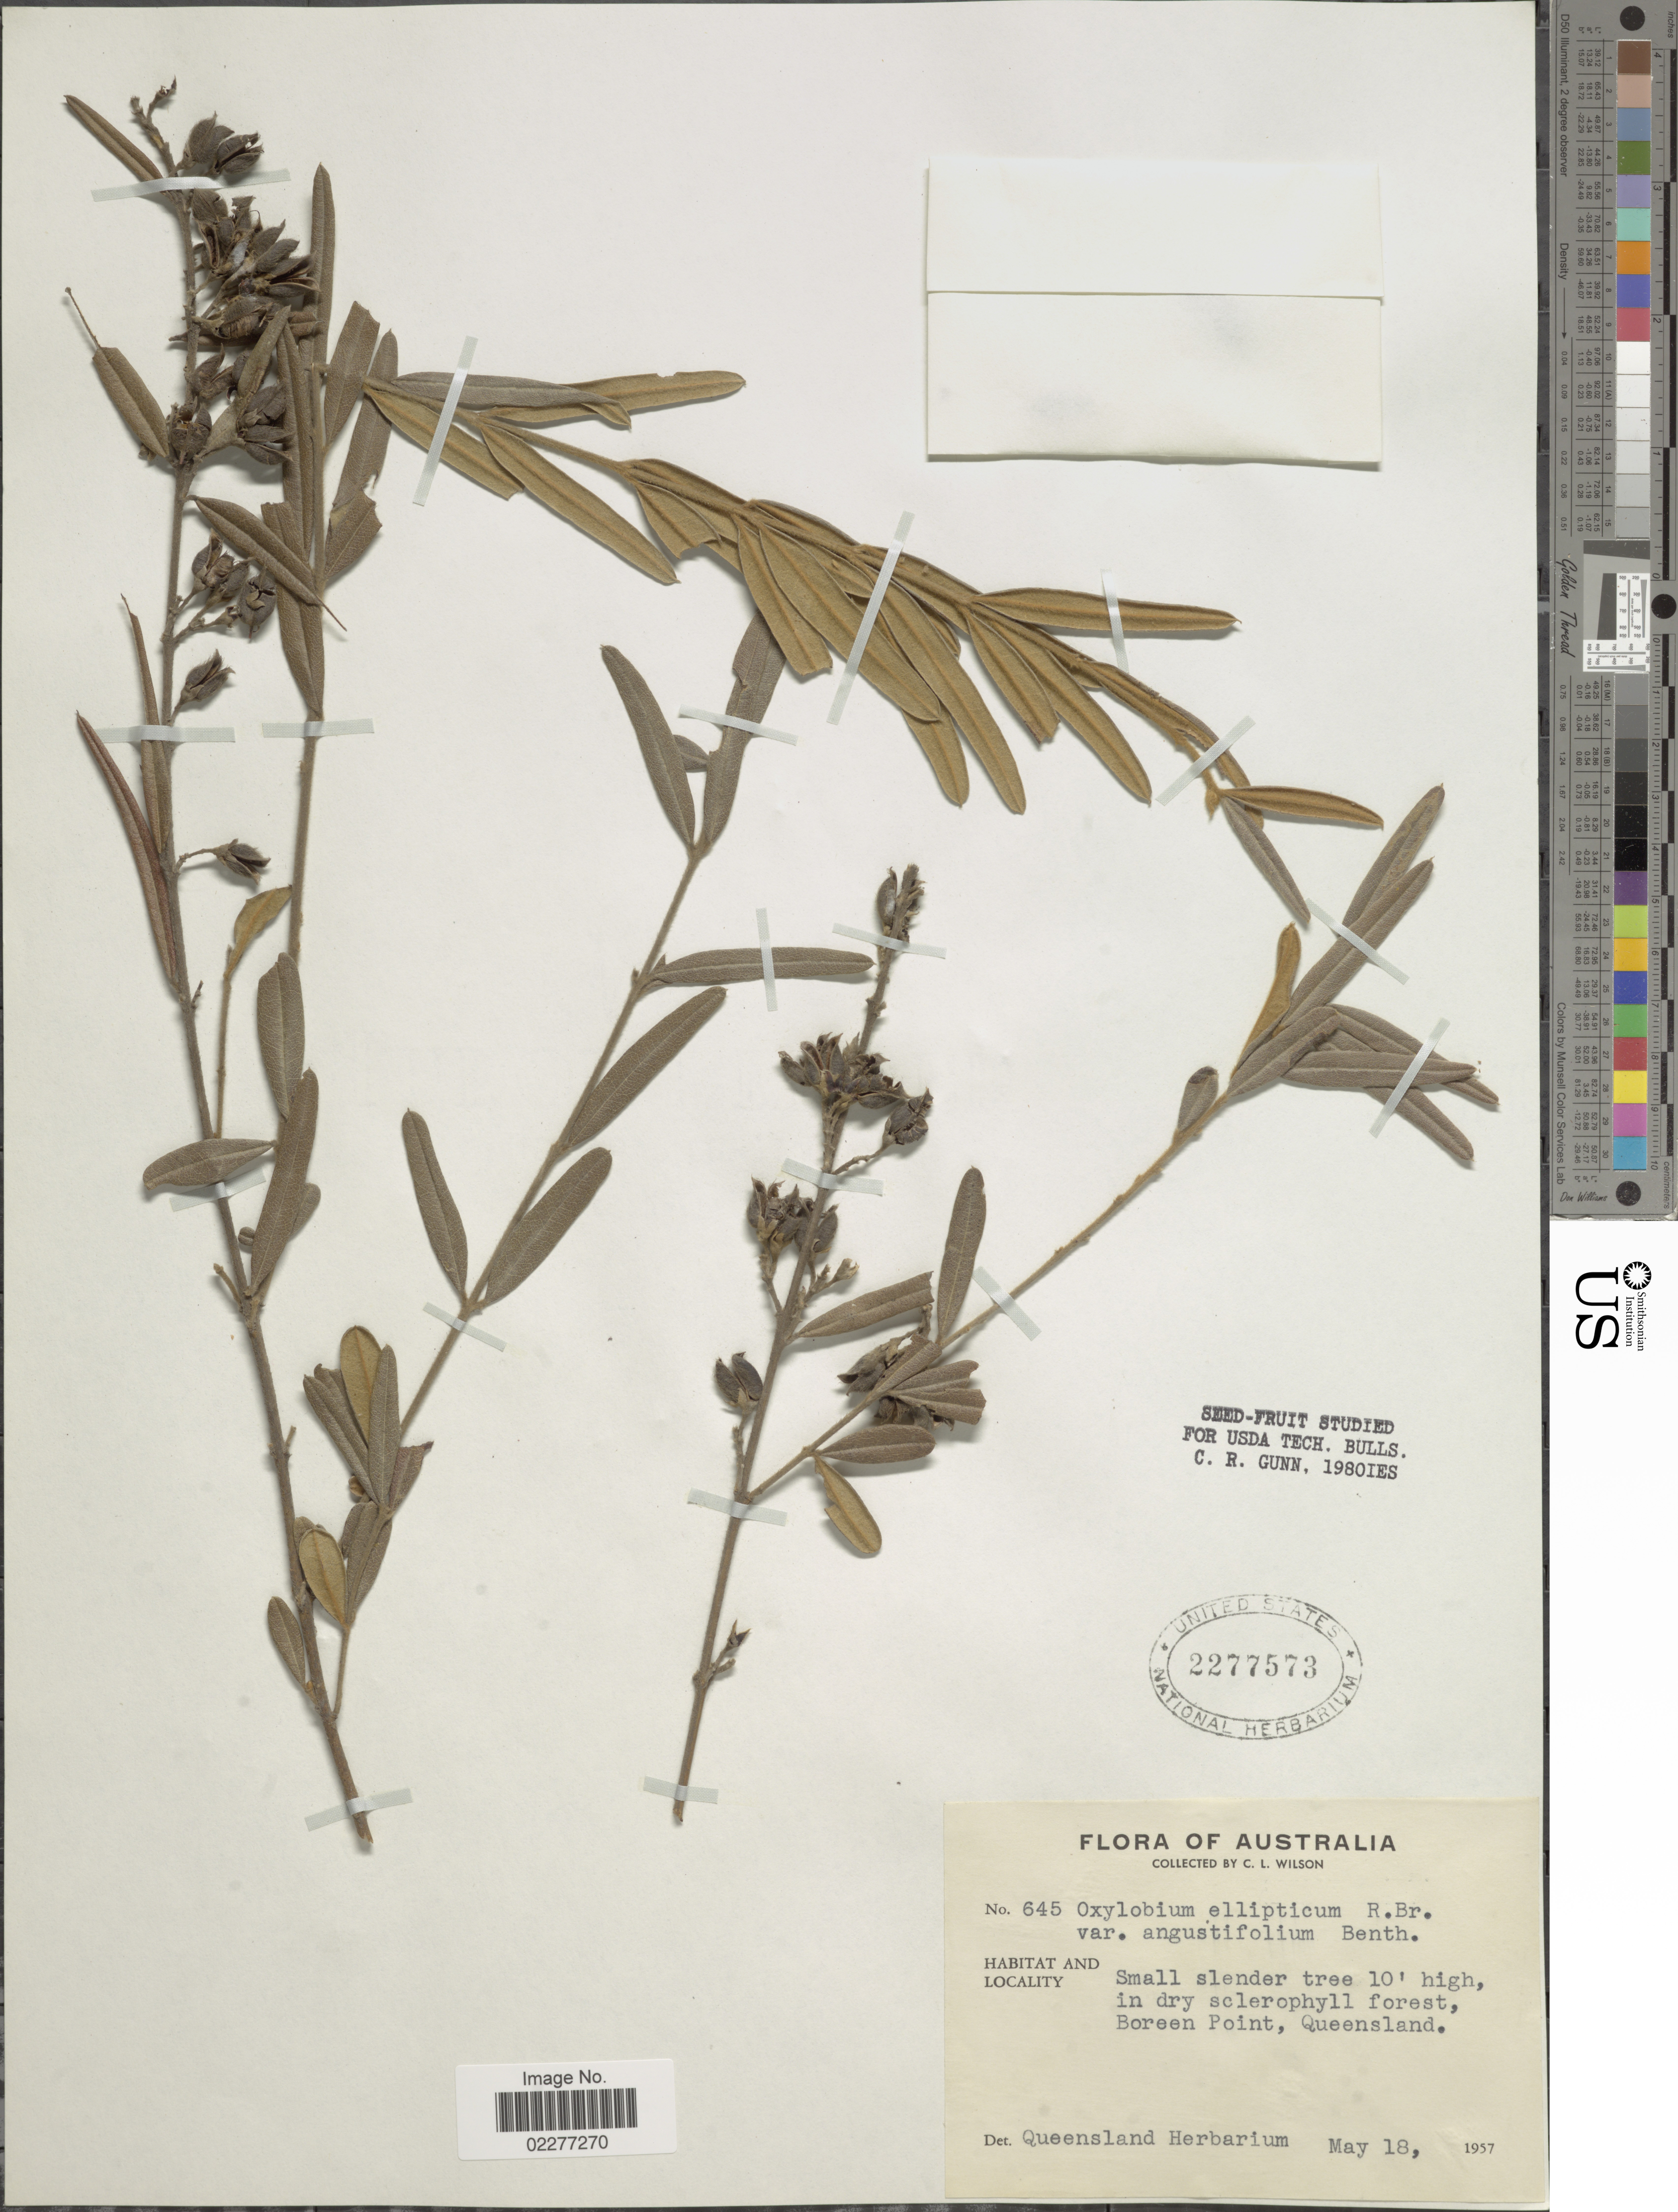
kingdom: Plantae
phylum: Tracheophyta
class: Magnoliopsida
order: Fabales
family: Fabaceae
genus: Oxylobium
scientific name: Oxylobium ellipticum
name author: (Vent.) R. Br.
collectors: C. L. Wilson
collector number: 645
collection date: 1957-05-18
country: Australia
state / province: Queensland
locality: In dry sclerophyll forest, Boreen Point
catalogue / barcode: US 2277573